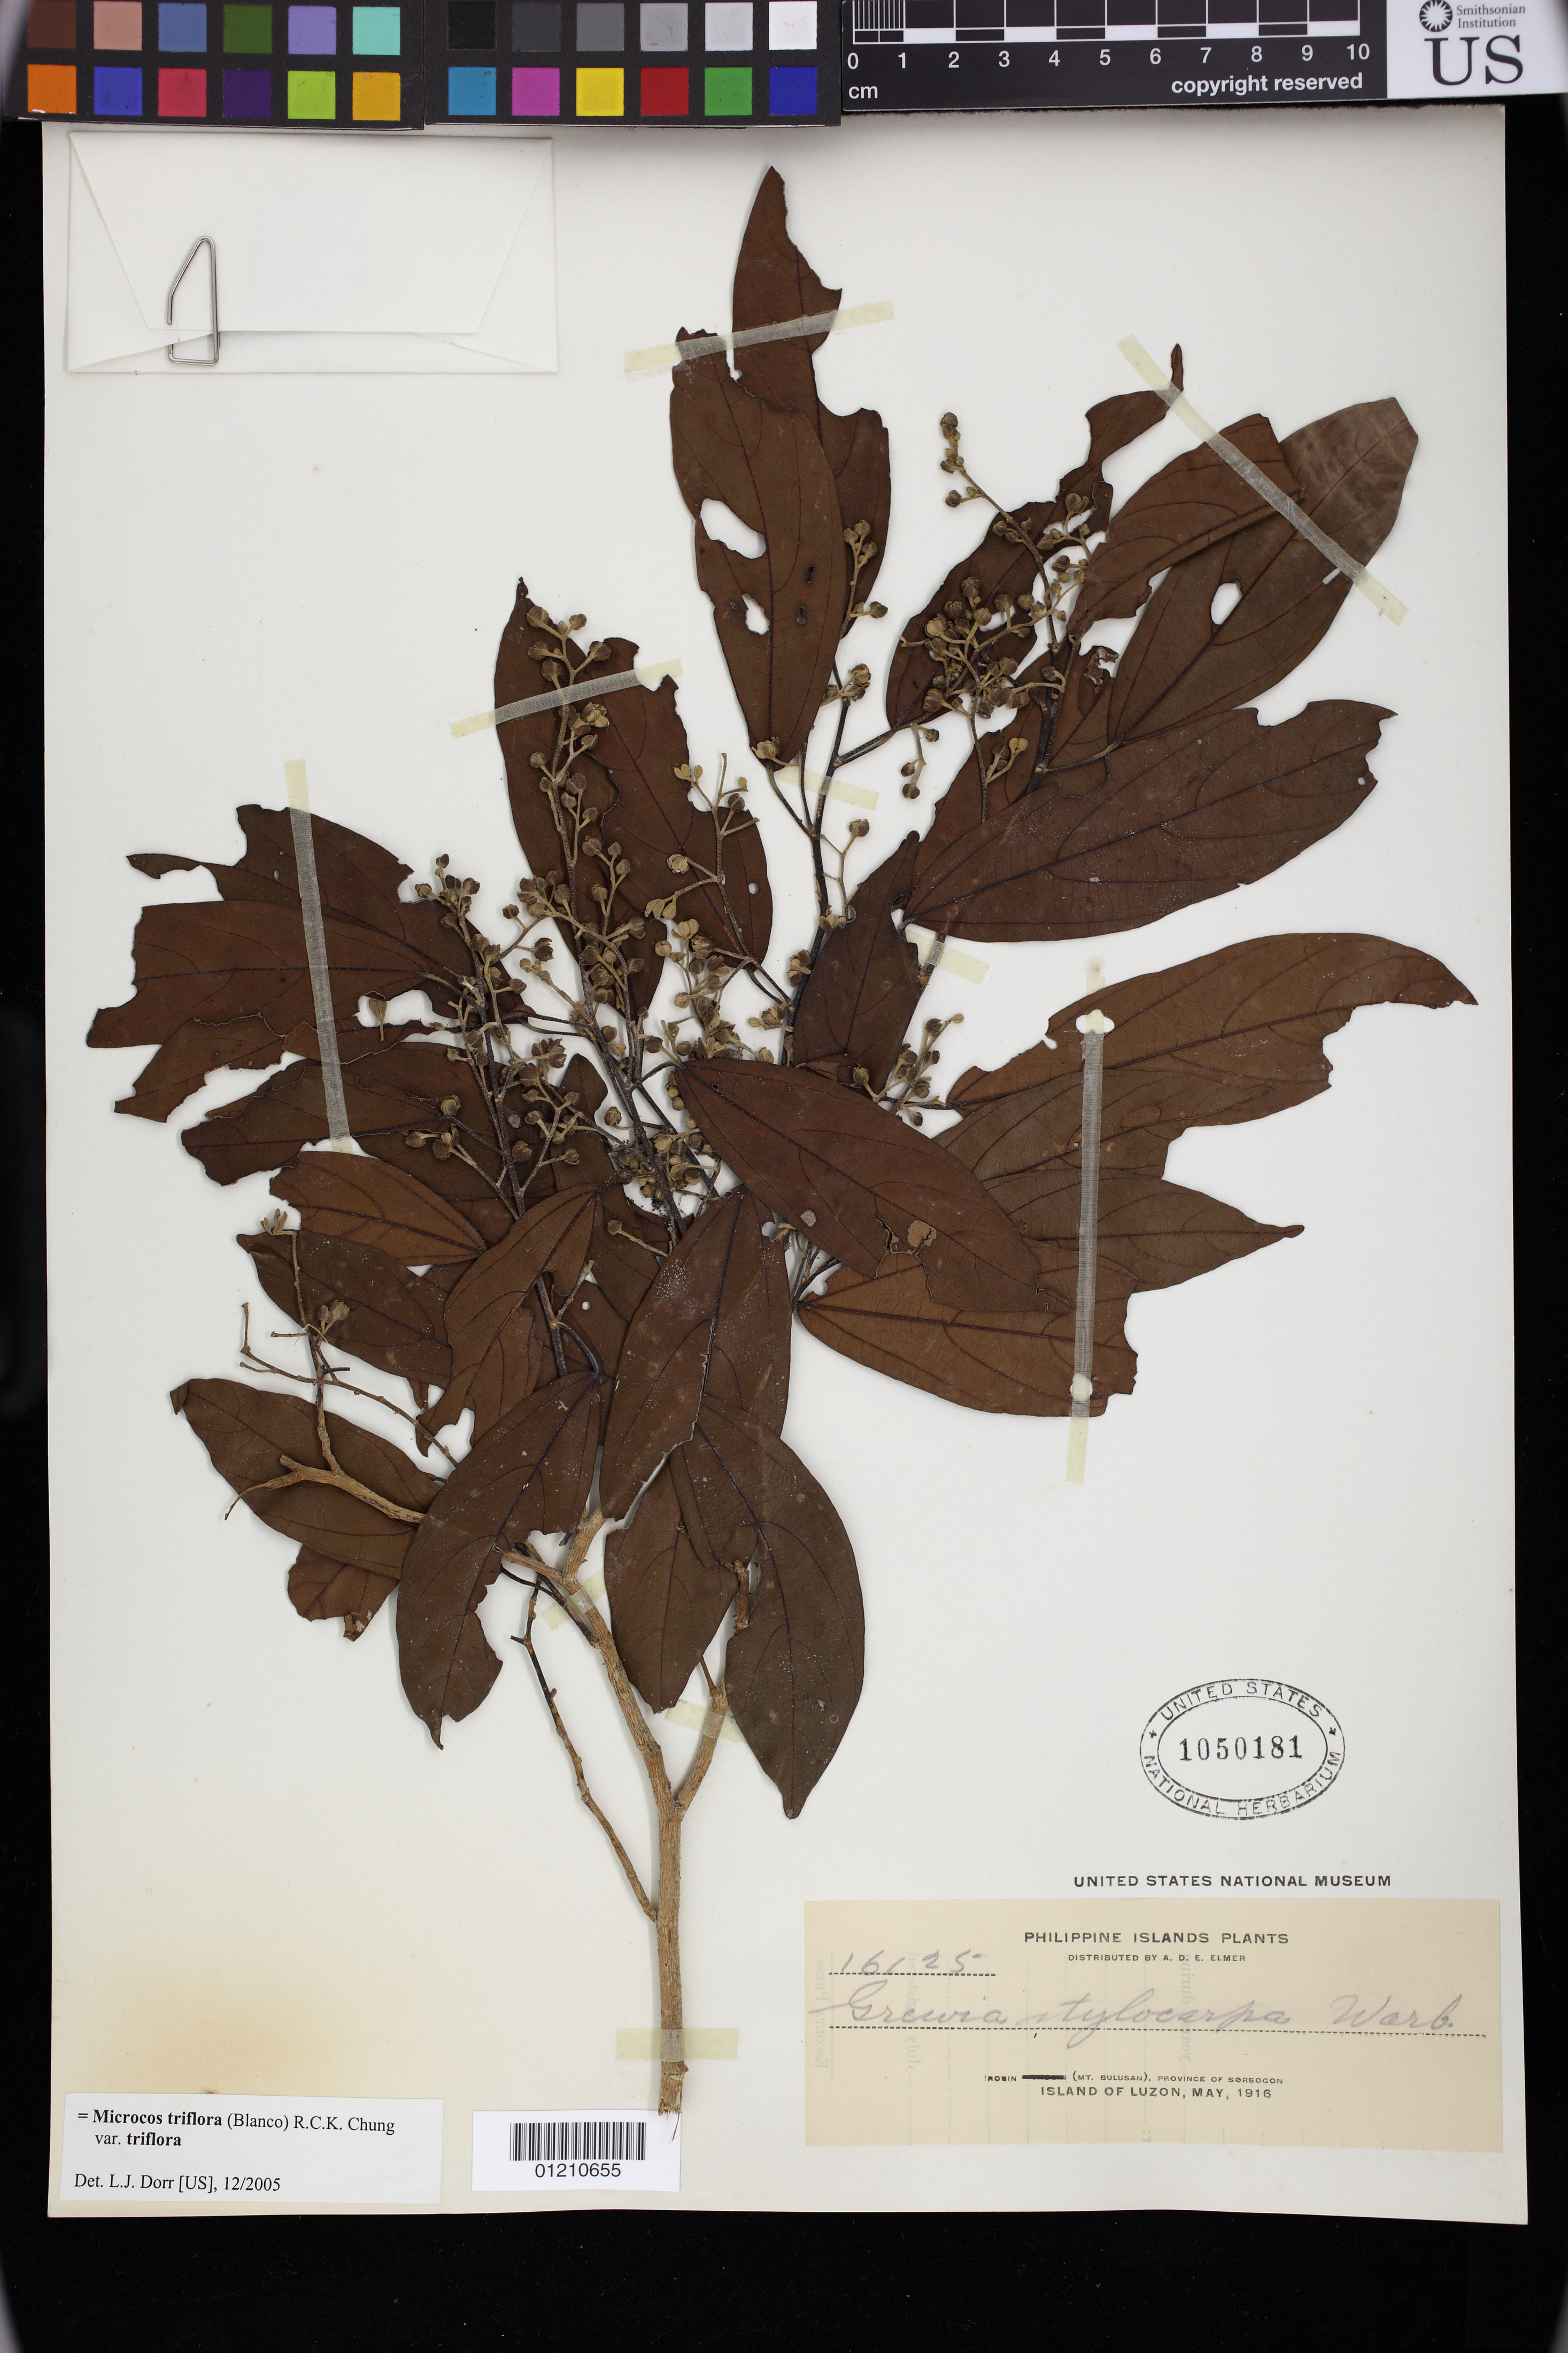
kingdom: Plantae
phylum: Tracheophyta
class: Magnoliopsida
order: Malvales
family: Malvaceae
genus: Microcos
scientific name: Microcos triflora var. triflora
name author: (Blanco) R.C.K. Chung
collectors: A. D. E. Elmer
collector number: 16125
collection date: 1916-05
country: Philippines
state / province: Bicol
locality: Rosin (Mt. Bulusan), Province of Sorsogon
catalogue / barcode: US 1050181